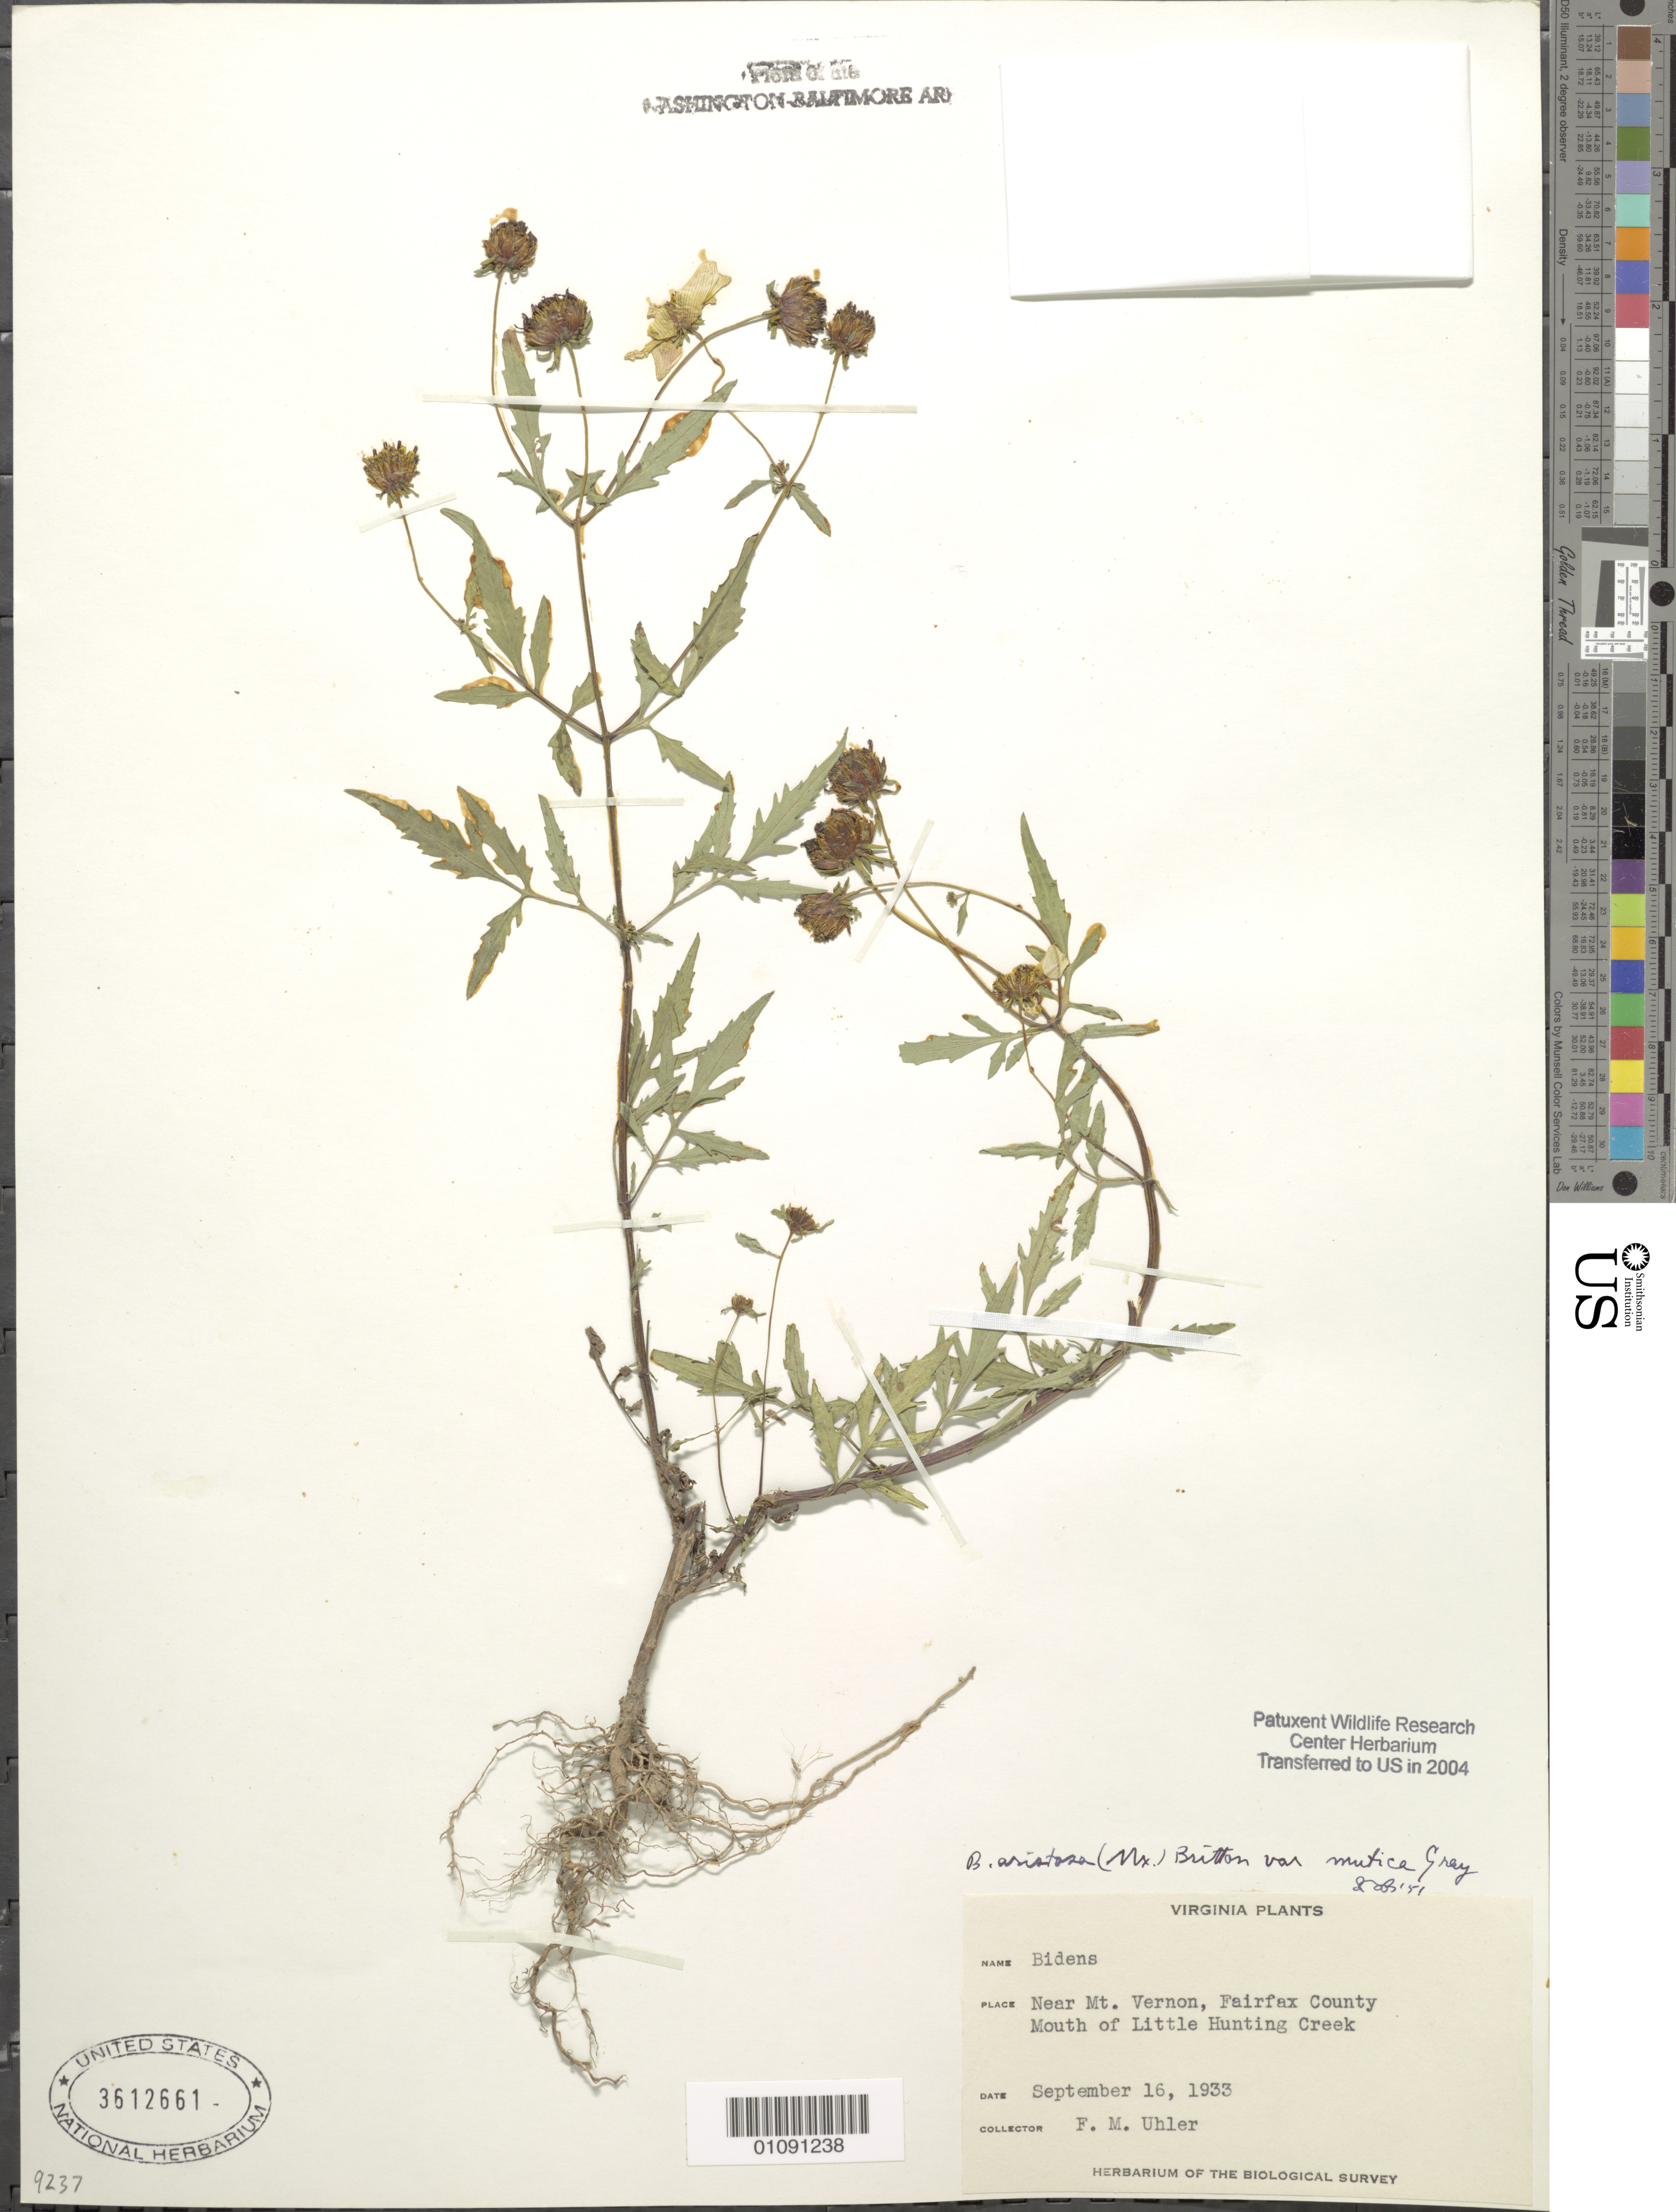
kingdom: Plantae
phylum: Tracheophyta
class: Magnoliopsida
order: Asterales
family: Asteraceae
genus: Bidens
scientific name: Bidens aristosa var. mutica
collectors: F. M. Uhler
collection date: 1933-09-16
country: United States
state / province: Virginia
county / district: Fairfax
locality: Near Mt. Vernon. Mouth of Little Hunting Creek.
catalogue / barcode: US 3612661